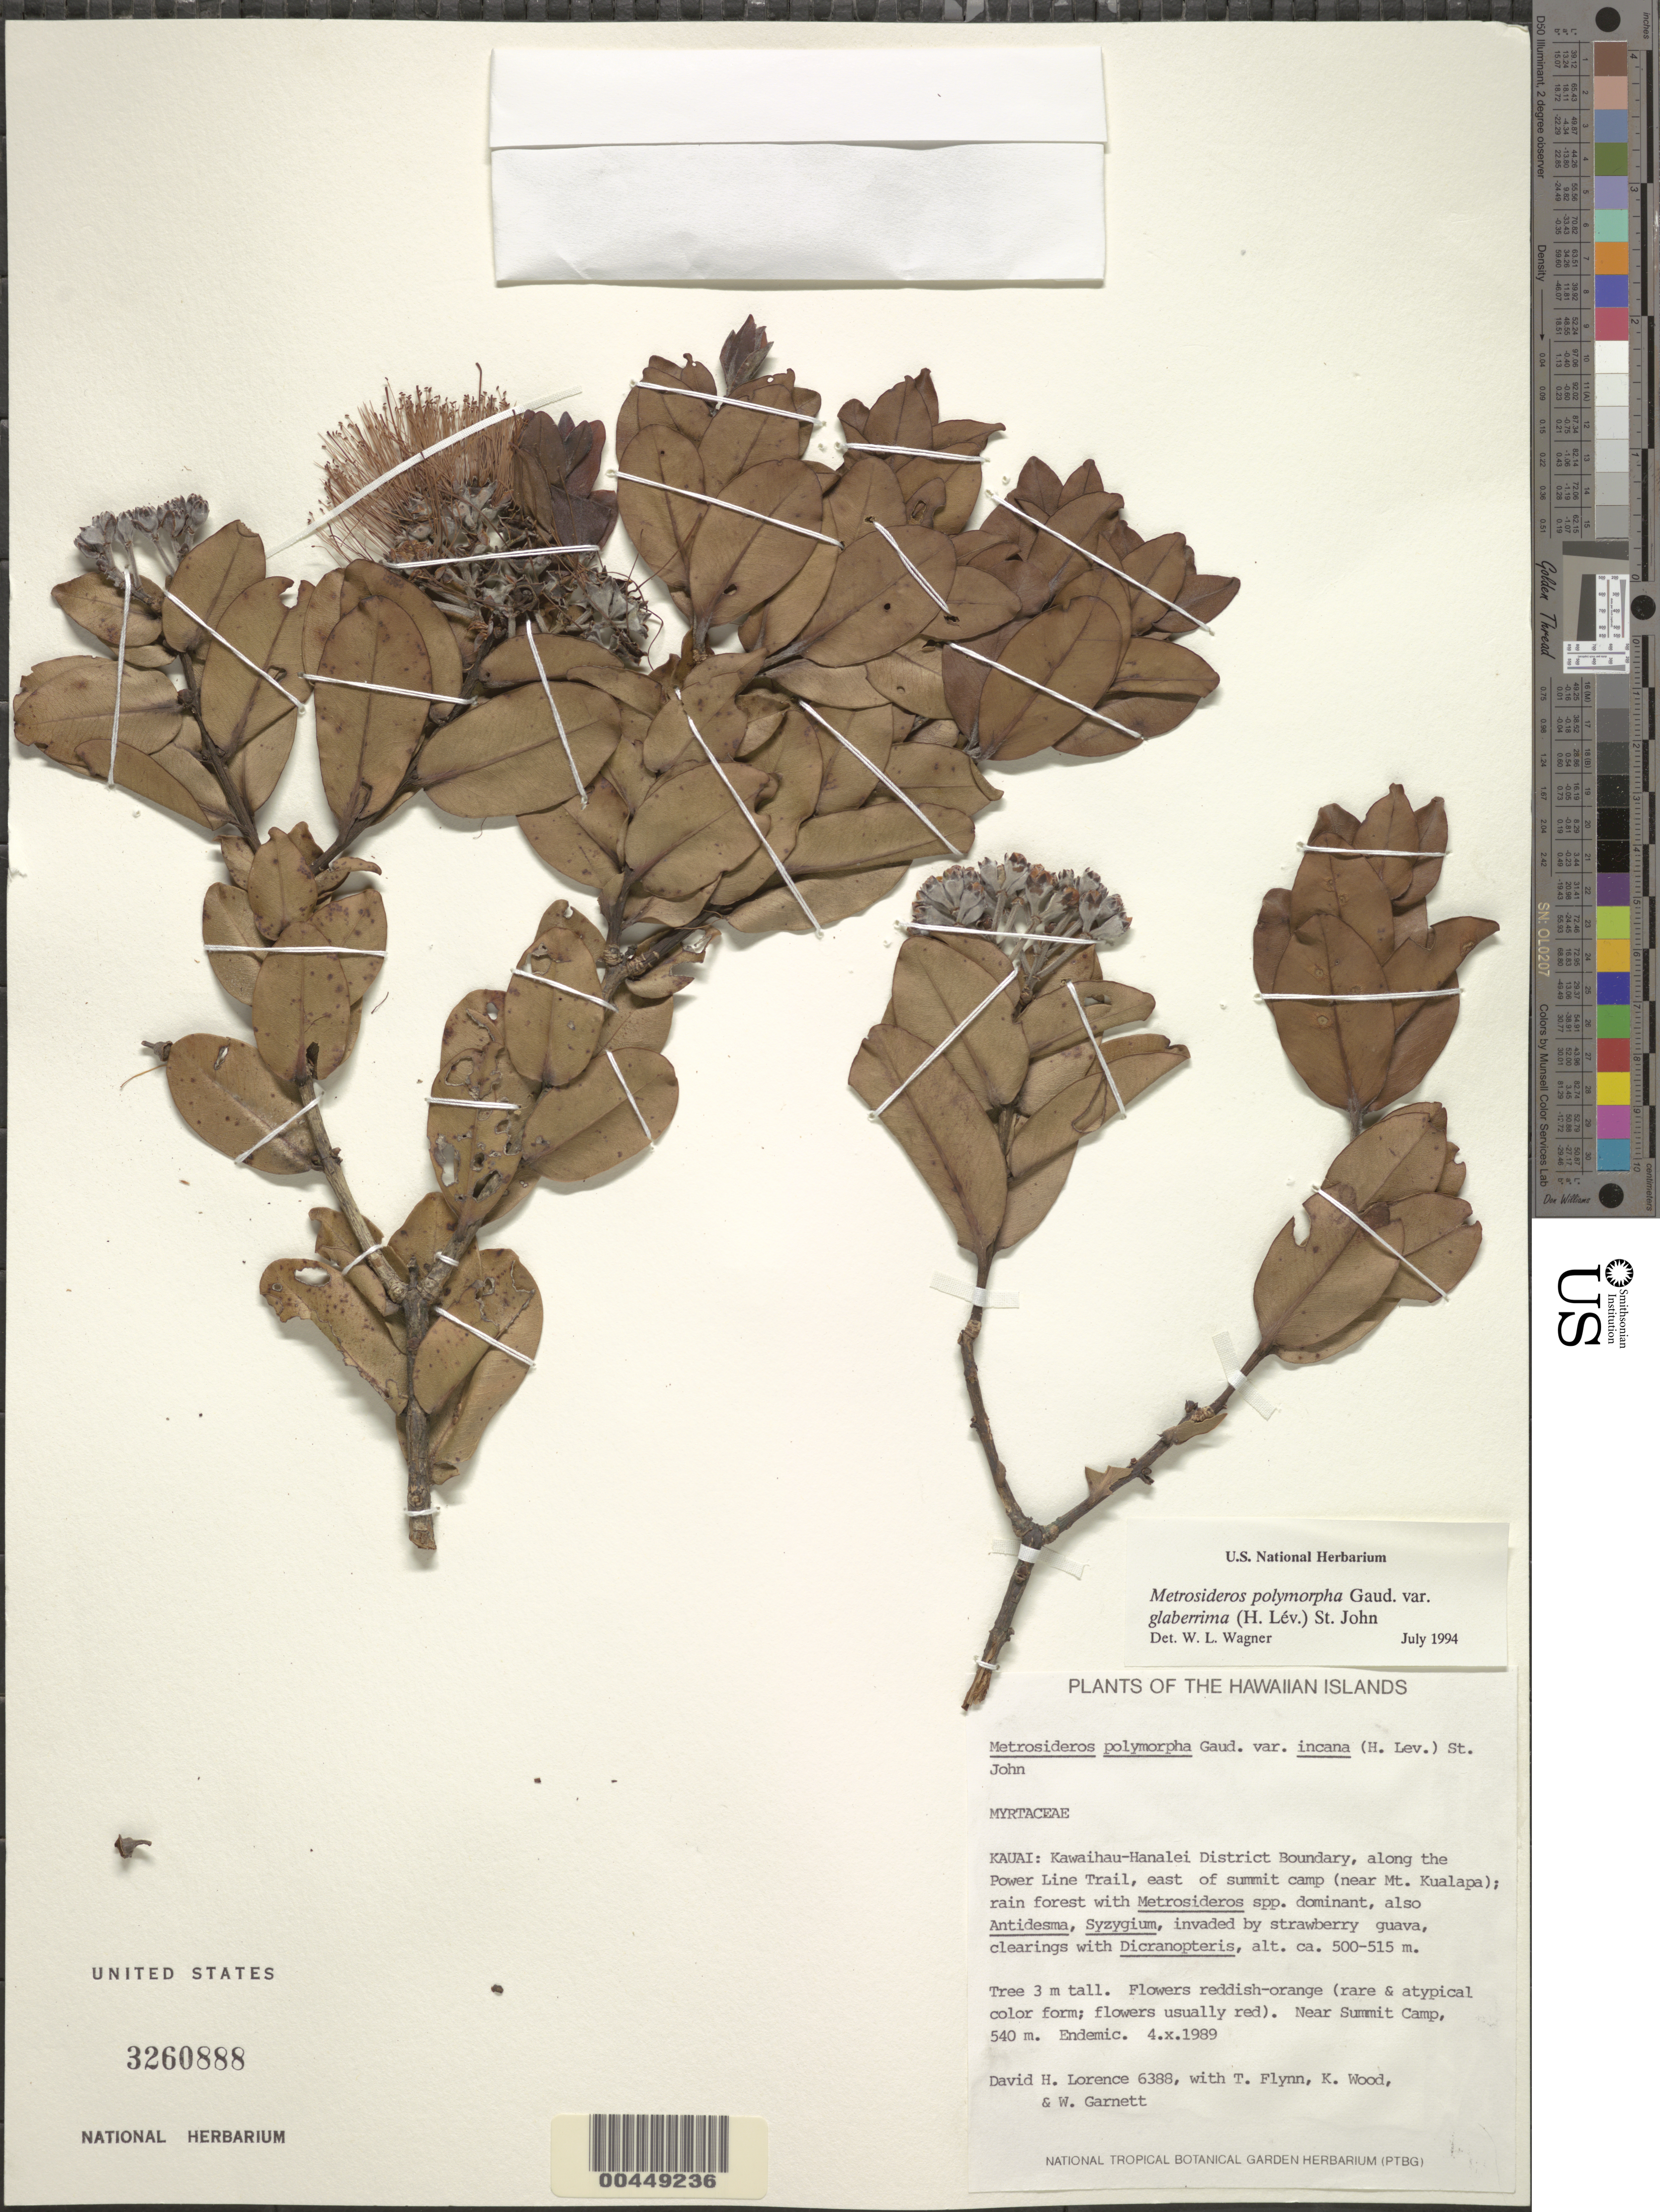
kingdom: Plantae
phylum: Tracheophyta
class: Magnoliopsida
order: Myrtales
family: Myrtaceae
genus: Metrosideros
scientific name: Metrosideros polymorpha var. glaberrima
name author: (H. Lév.) H. St. John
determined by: Wagner, W. L., (BOT), Smithsonian Institution - National Museum of Natural History (UNITED STATES)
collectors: D. Lorence, T. W. Flynn, K. Wood & W. Garnett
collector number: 6388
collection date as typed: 4 Oct 1989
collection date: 1989-10-04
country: United States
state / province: Hawaii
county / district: Kauai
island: Kaua'i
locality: Kawaihau-Hanalei District Boundary, along the Power Line Trail, E of summit camp (near Mt. Kualapa)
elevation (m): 500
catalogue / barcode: US 3260888